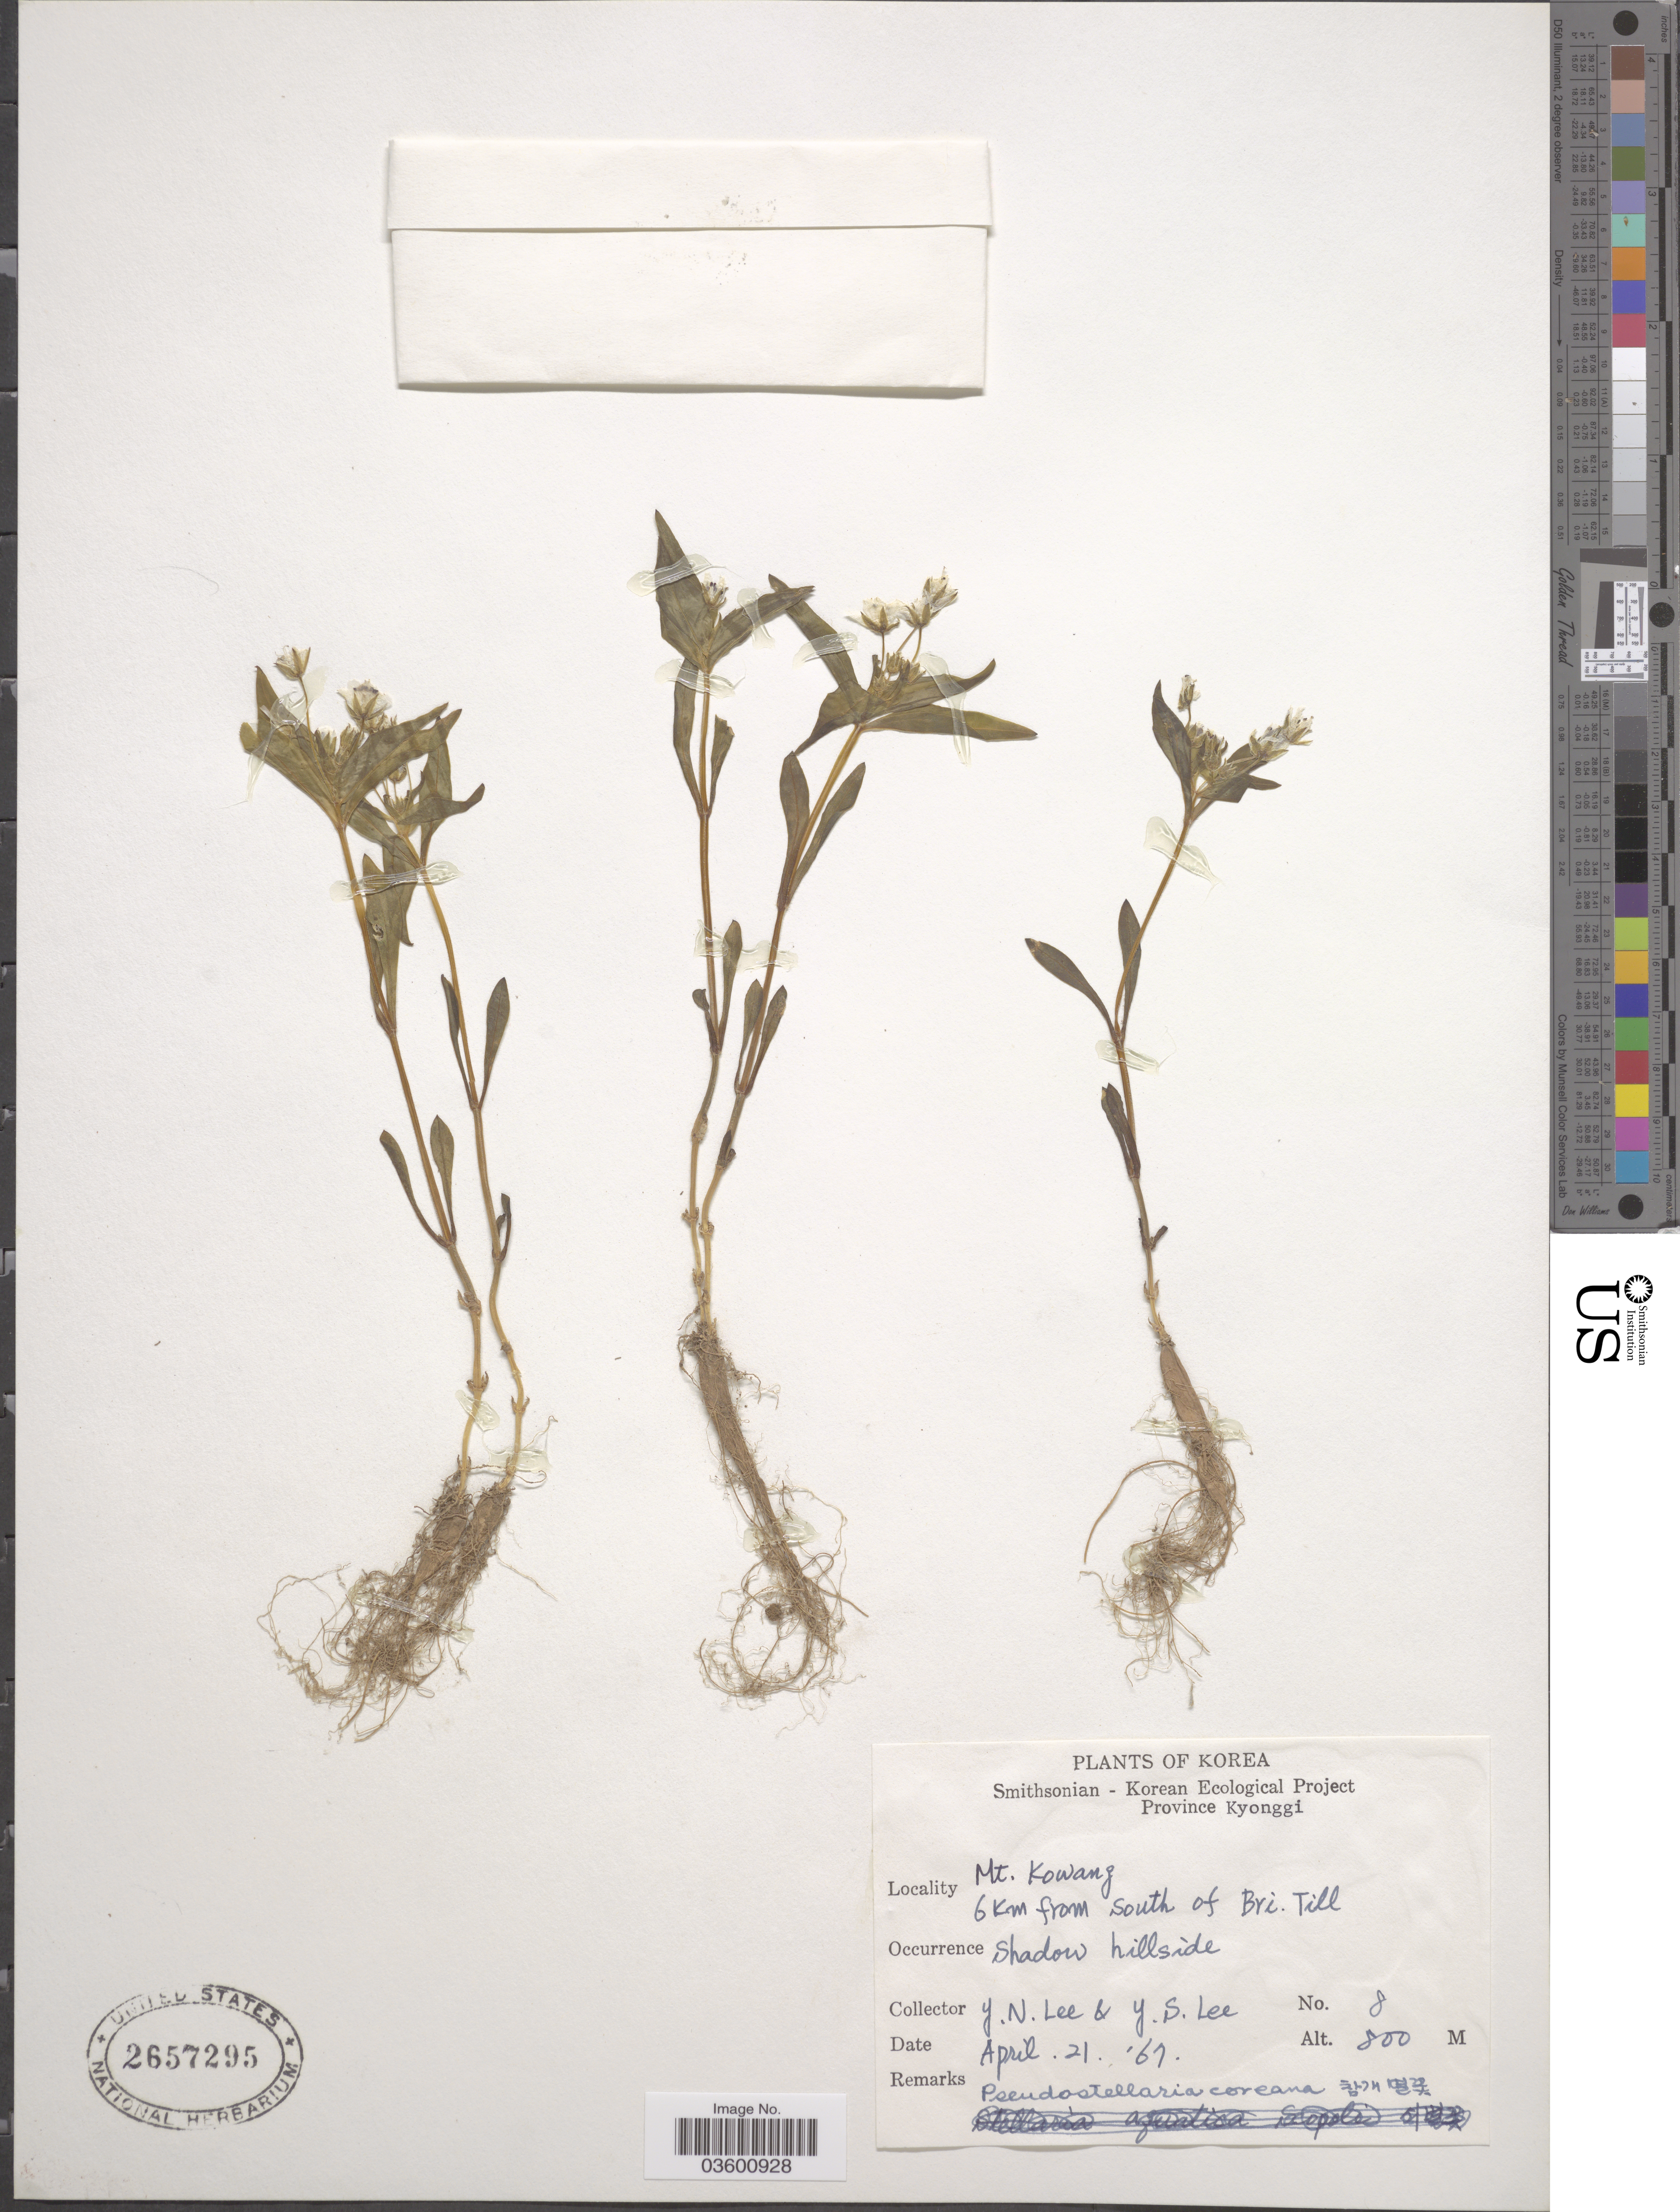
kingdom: Plantae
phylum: Tracheophyta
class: Magnoliopsida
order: Caryophyllales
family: Caryophyllaceae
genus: Pseudostellaria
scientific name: Pseudostellaria coreana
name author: Ohwi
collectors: Y. N. Lee & Y. S. Lee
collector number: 8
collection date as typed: Transcribed d/m/y: 21/4/67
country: South Korea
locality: Province Kyonggi. Mt. Kowang. 6 km from south of Bri. Till.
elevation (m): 800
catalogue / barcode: US 2657295